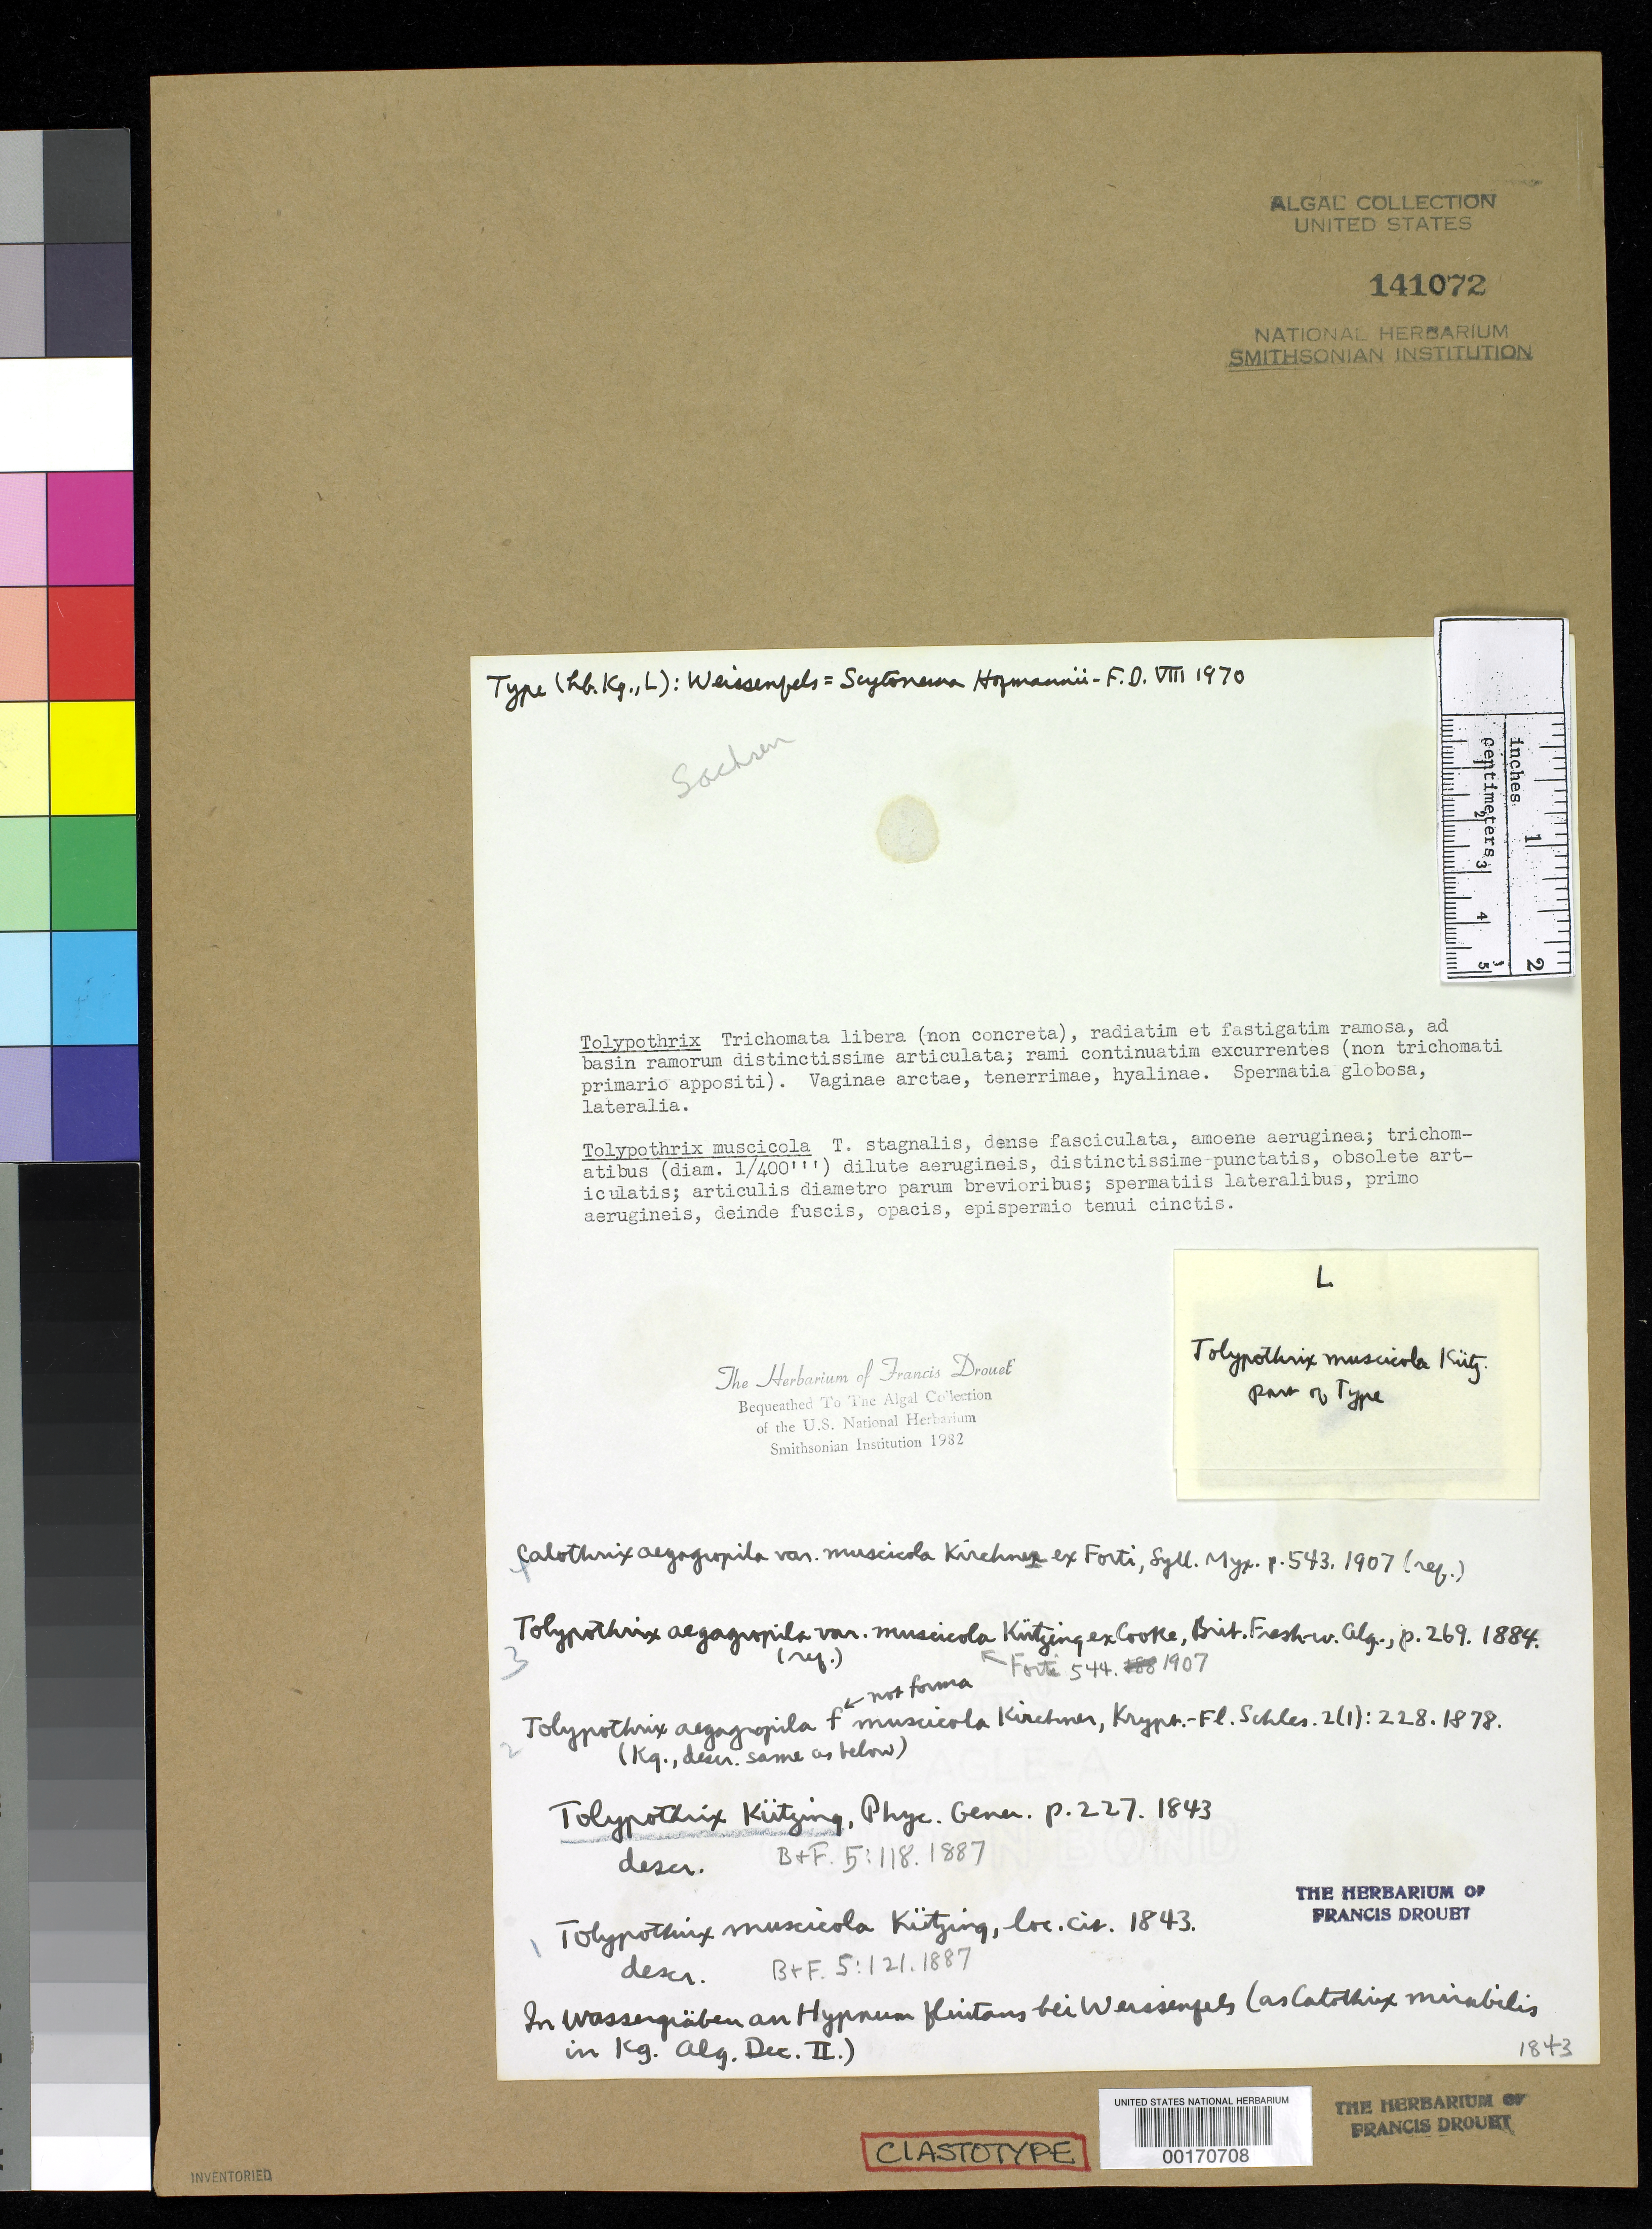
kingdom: Bacteria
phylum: Cyanobacteria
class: Cyanobacteriia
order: Cyanobacteriales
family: Tolypothrichaceae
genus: Tolypothrix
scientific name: Tolypothrix muscicola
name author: Kütz.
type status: Clastotype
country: Germany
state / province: Sachsen-Anhalt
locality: Halle. Weissenfels.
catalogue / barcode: US 141072